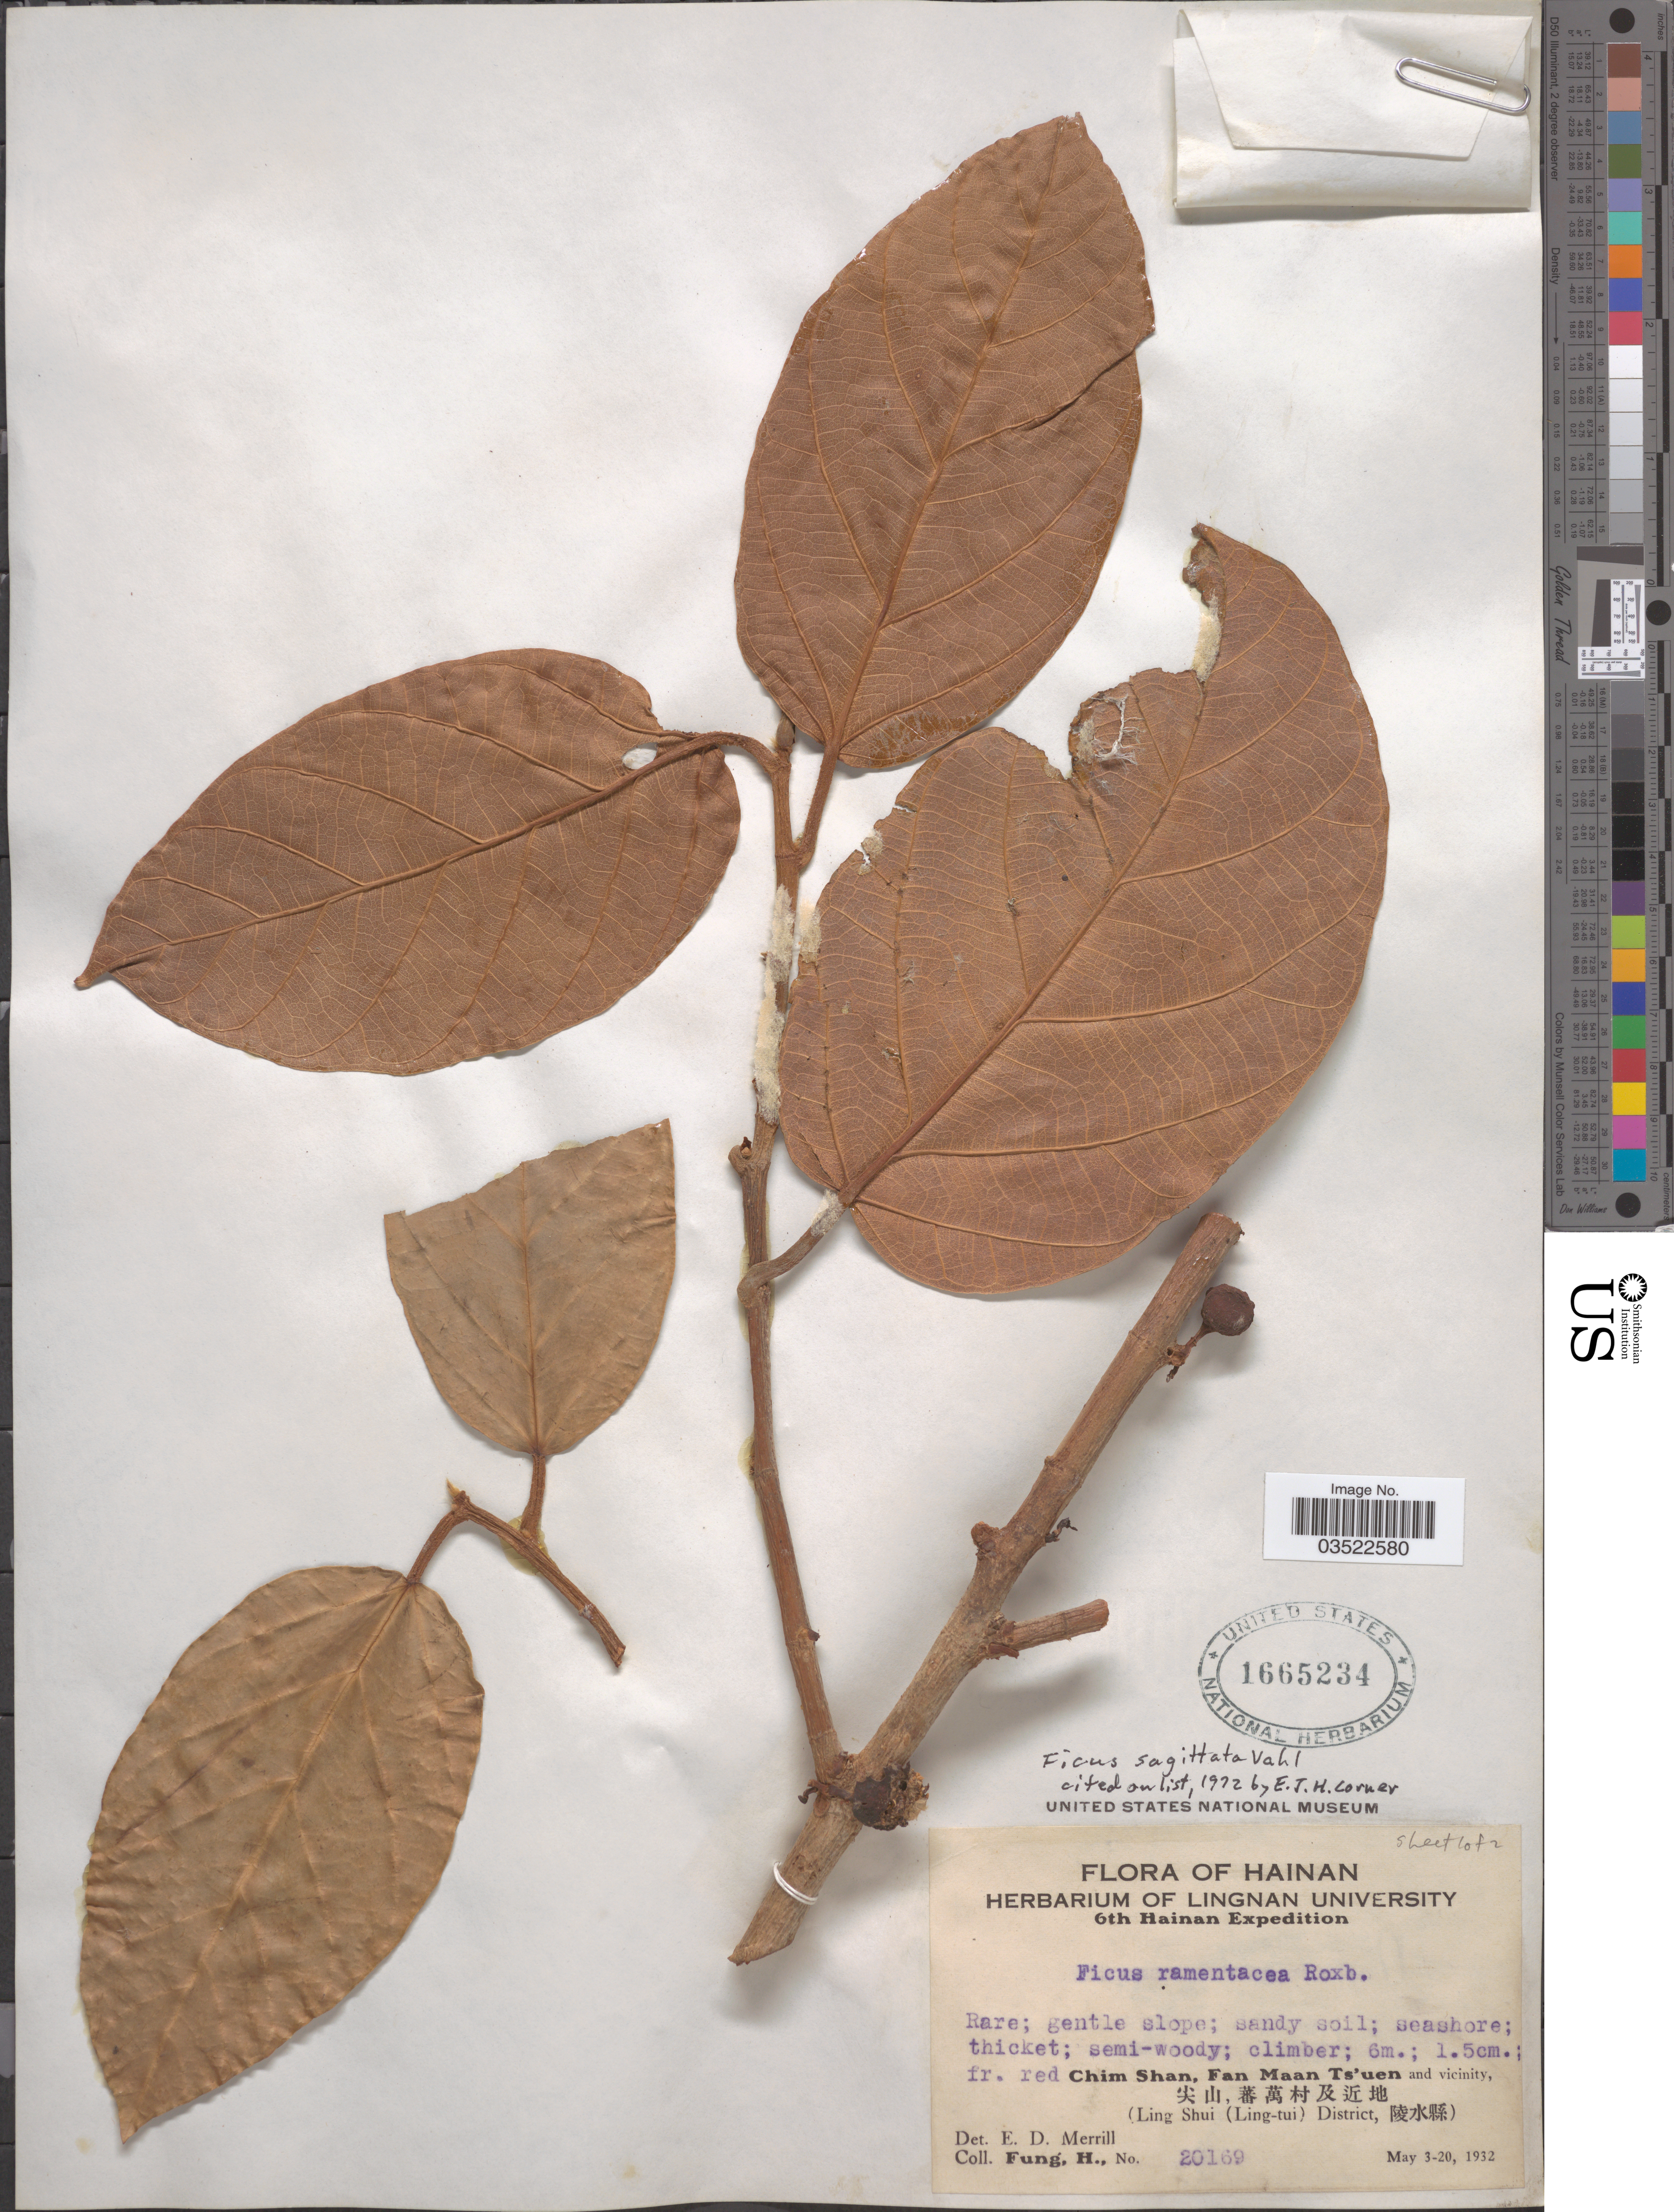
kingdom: Plantae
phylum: Tracheophyta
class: Magnoliopsida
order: Rosales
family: Moraceae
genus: Ficus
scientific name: Ficus sagittata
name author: Vahl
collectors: H. Fung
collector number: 20169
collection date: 1932-05-03/1932-05-20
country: China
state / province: Hainan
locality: Chim Shan, Fan Maan Ts'uen and vicinity, X. (Ling Shui (Ling-tui) District, X).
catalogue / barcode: US 1665234